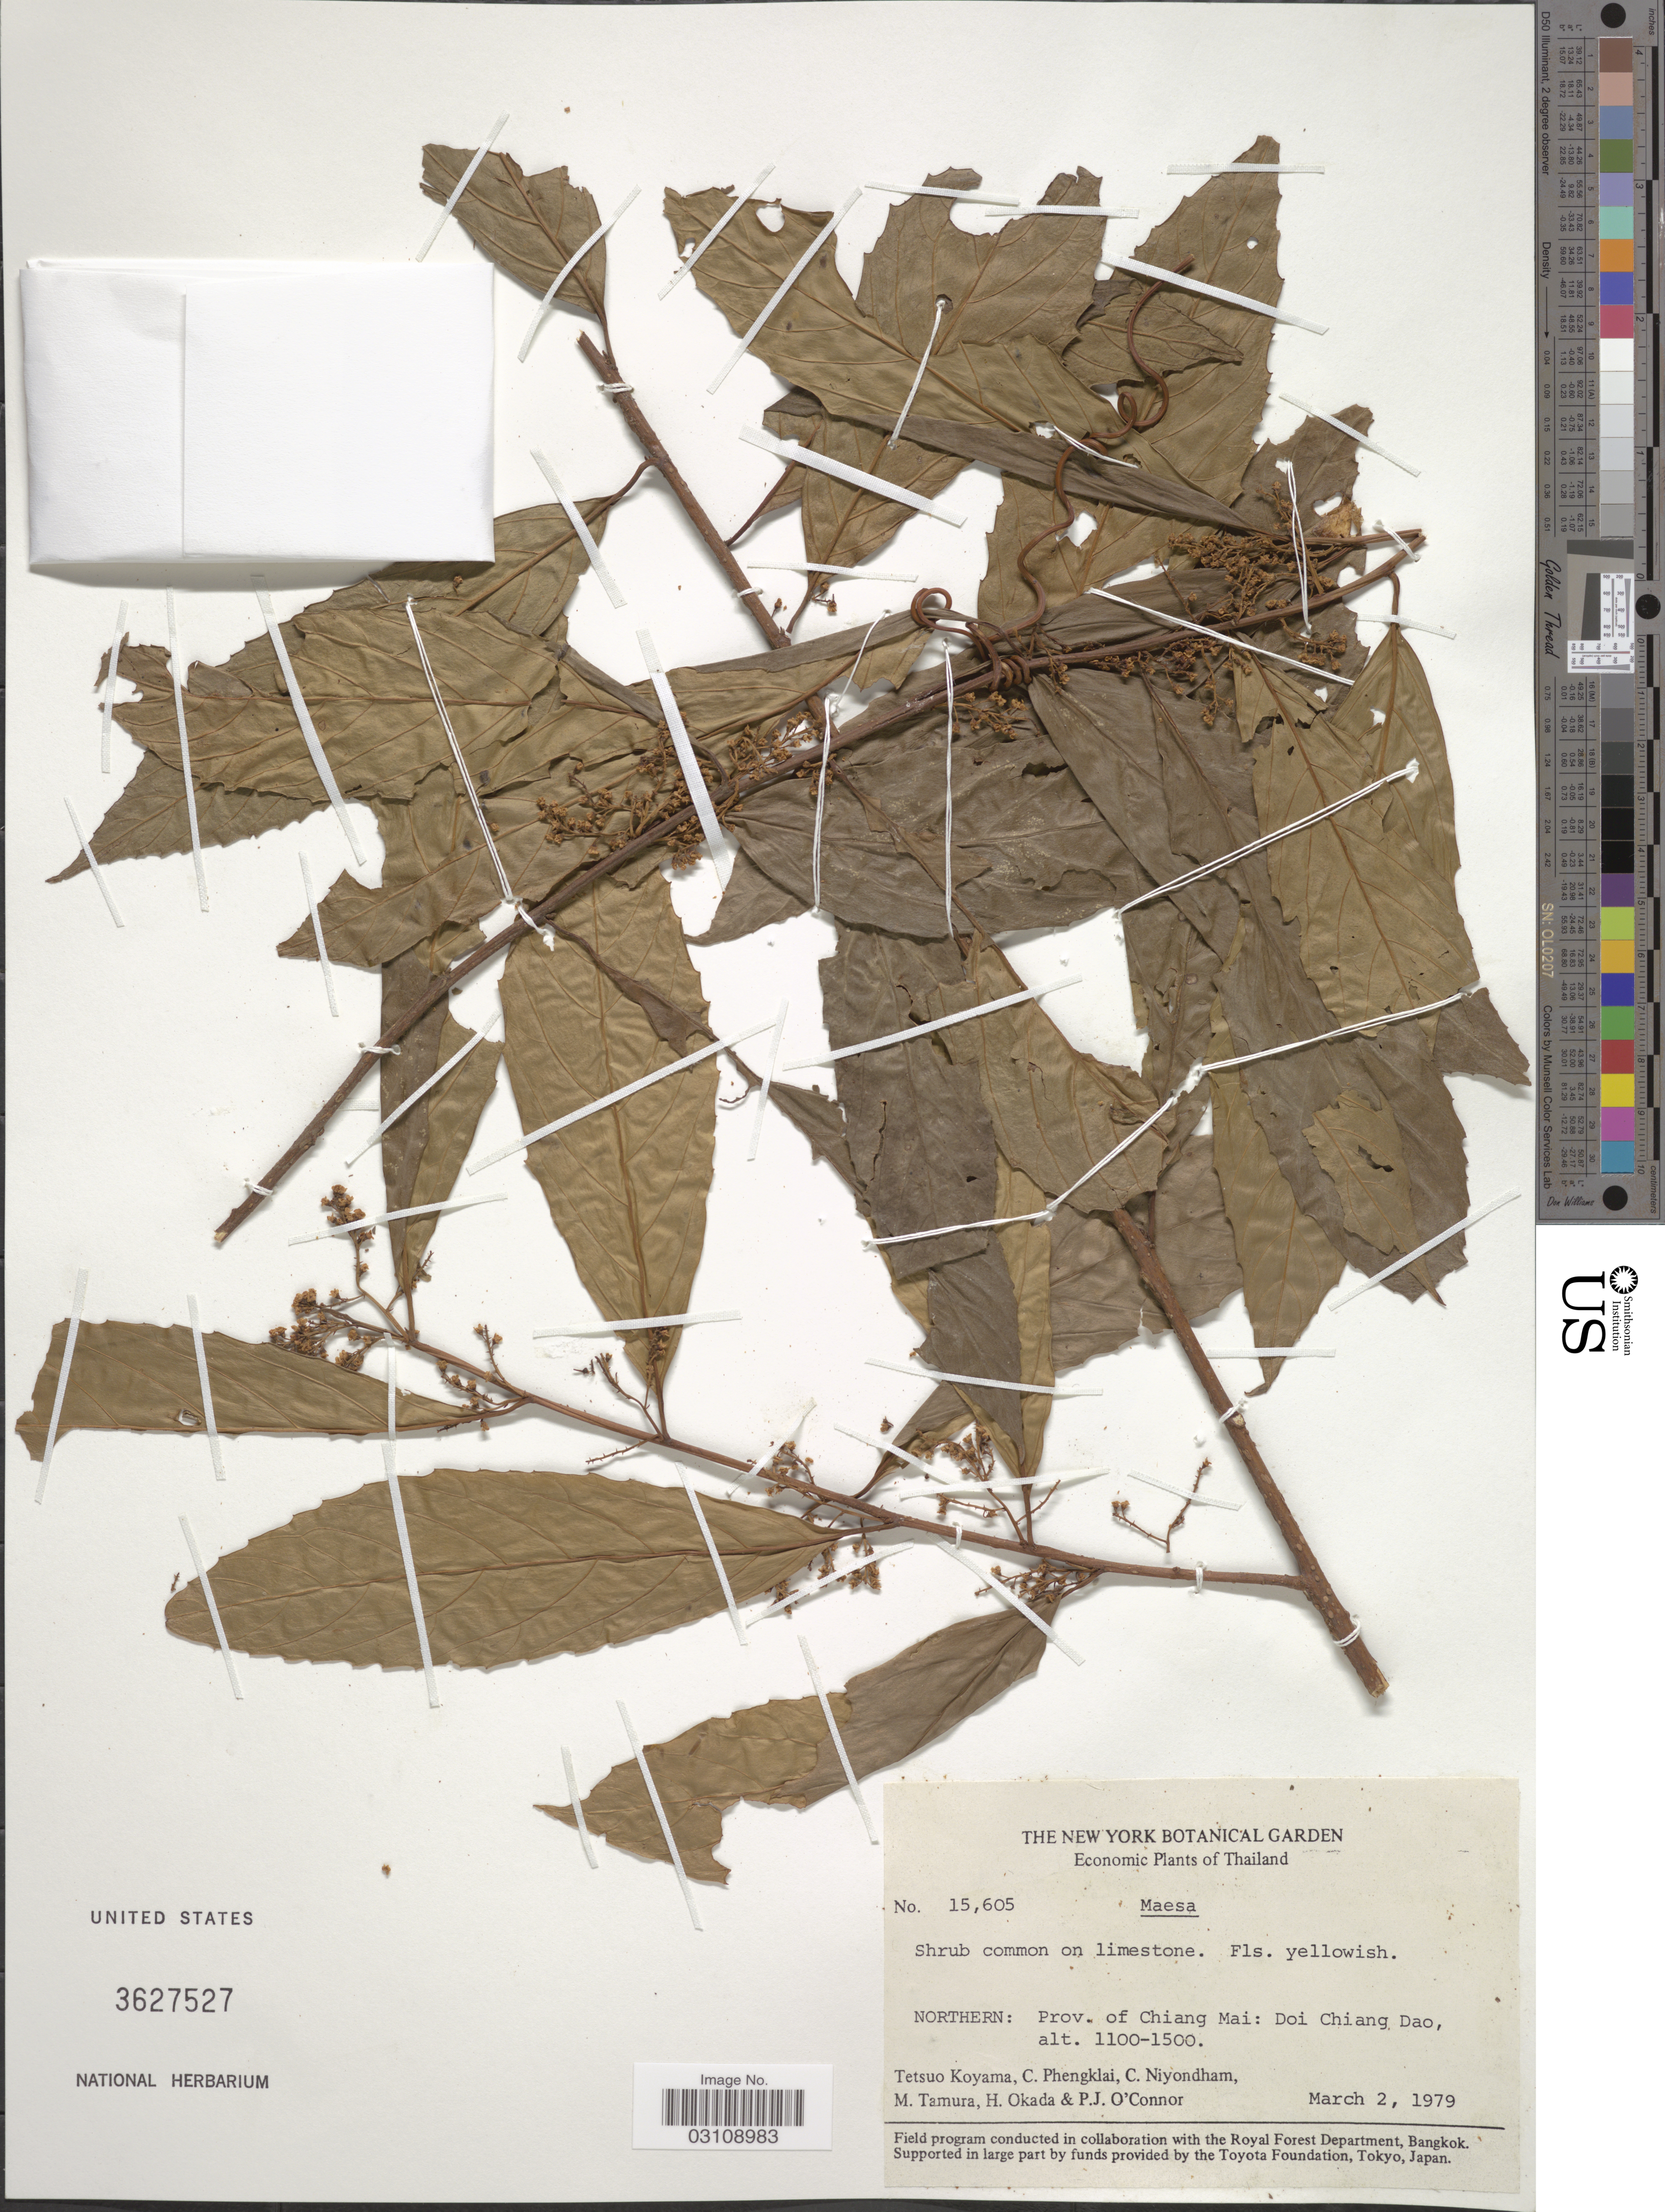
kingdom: Plantae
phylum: Tracheophyta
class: Magnoliopsida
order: Ericales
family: Primulaceae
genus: Maesa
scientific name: Maesa sp.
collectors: T. Koyama, C. Phengklai, C. Niyondham, M. Tamura & et al.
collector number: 15605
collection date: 1979-03-02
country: Thailand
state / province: Chiang Mai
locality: Northern: Prov. of Chiang Mai: Doi Chiang Dao.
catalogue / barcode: US 3627527